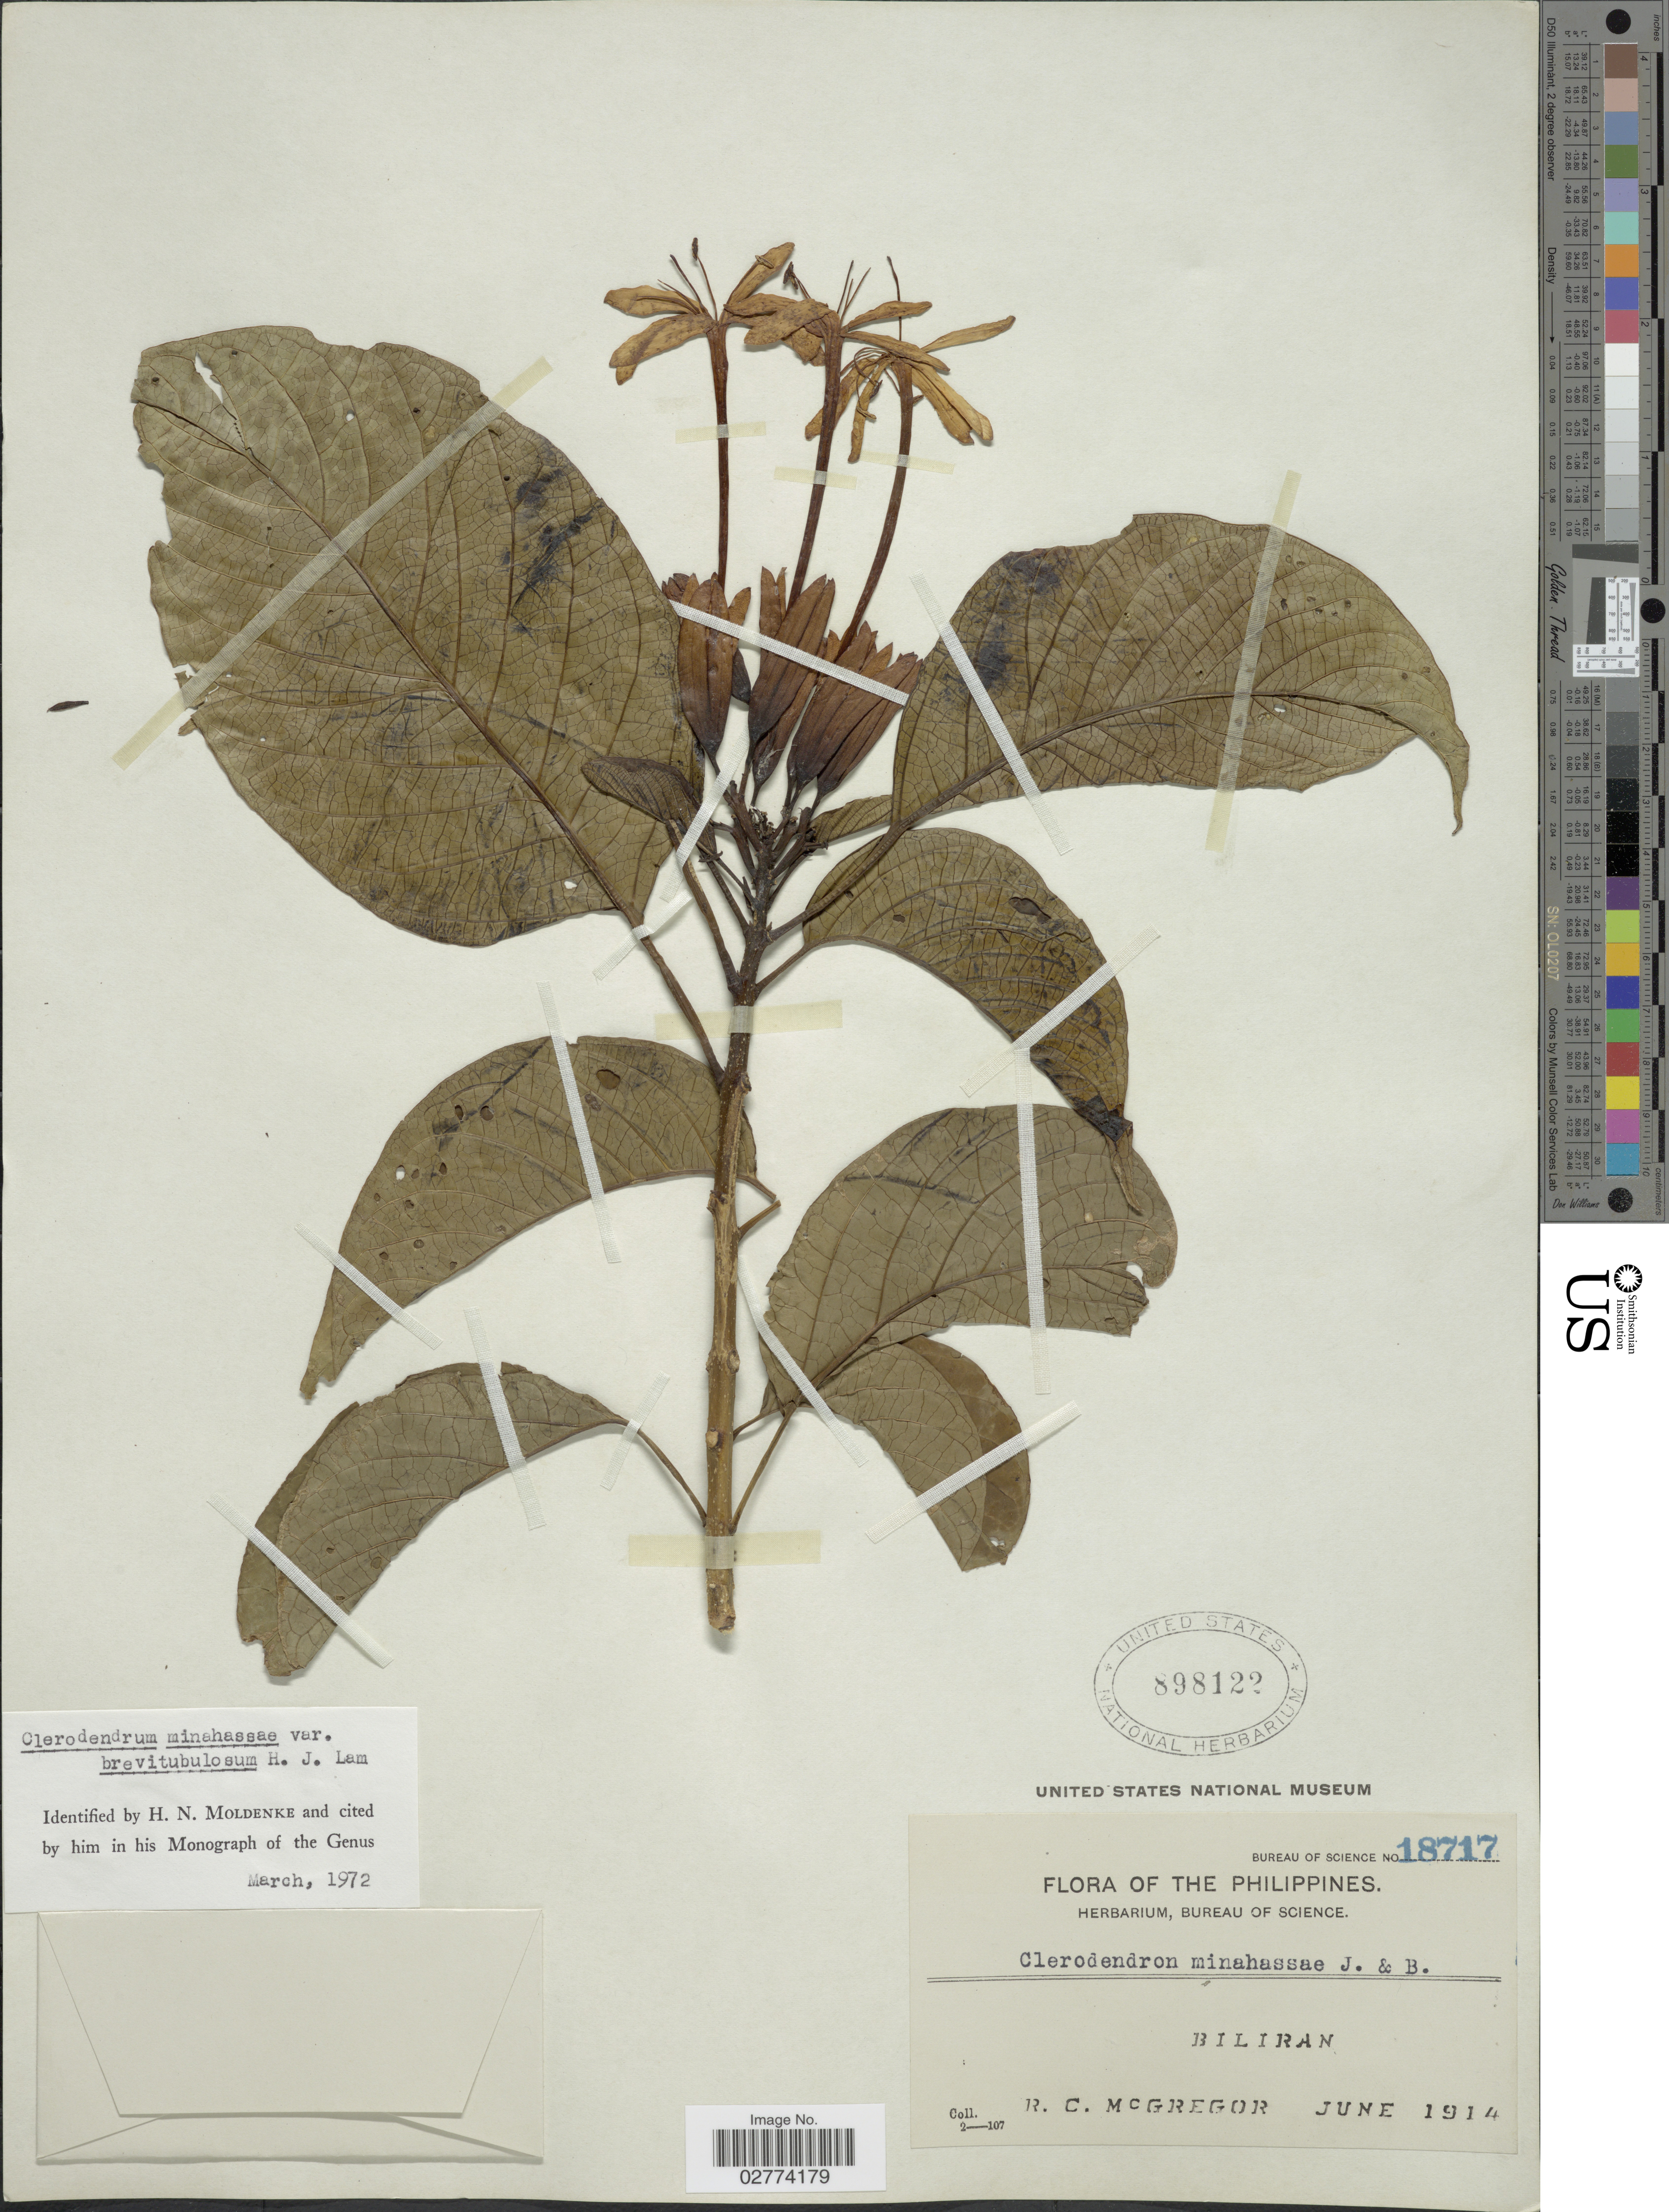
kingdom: Plantae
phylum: Tracheophyta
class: Magnoliopsida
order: Lamiales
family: Lamiaceae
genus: Clerodendrum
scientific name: Clerodendrum minahassae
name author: Teysm. & Binn.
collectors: R. C. McGregor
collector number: Bureau of Science 18717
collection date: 1914-06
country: Philippines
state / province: Eastern Visayas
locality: Biliran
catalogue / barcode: US 898122